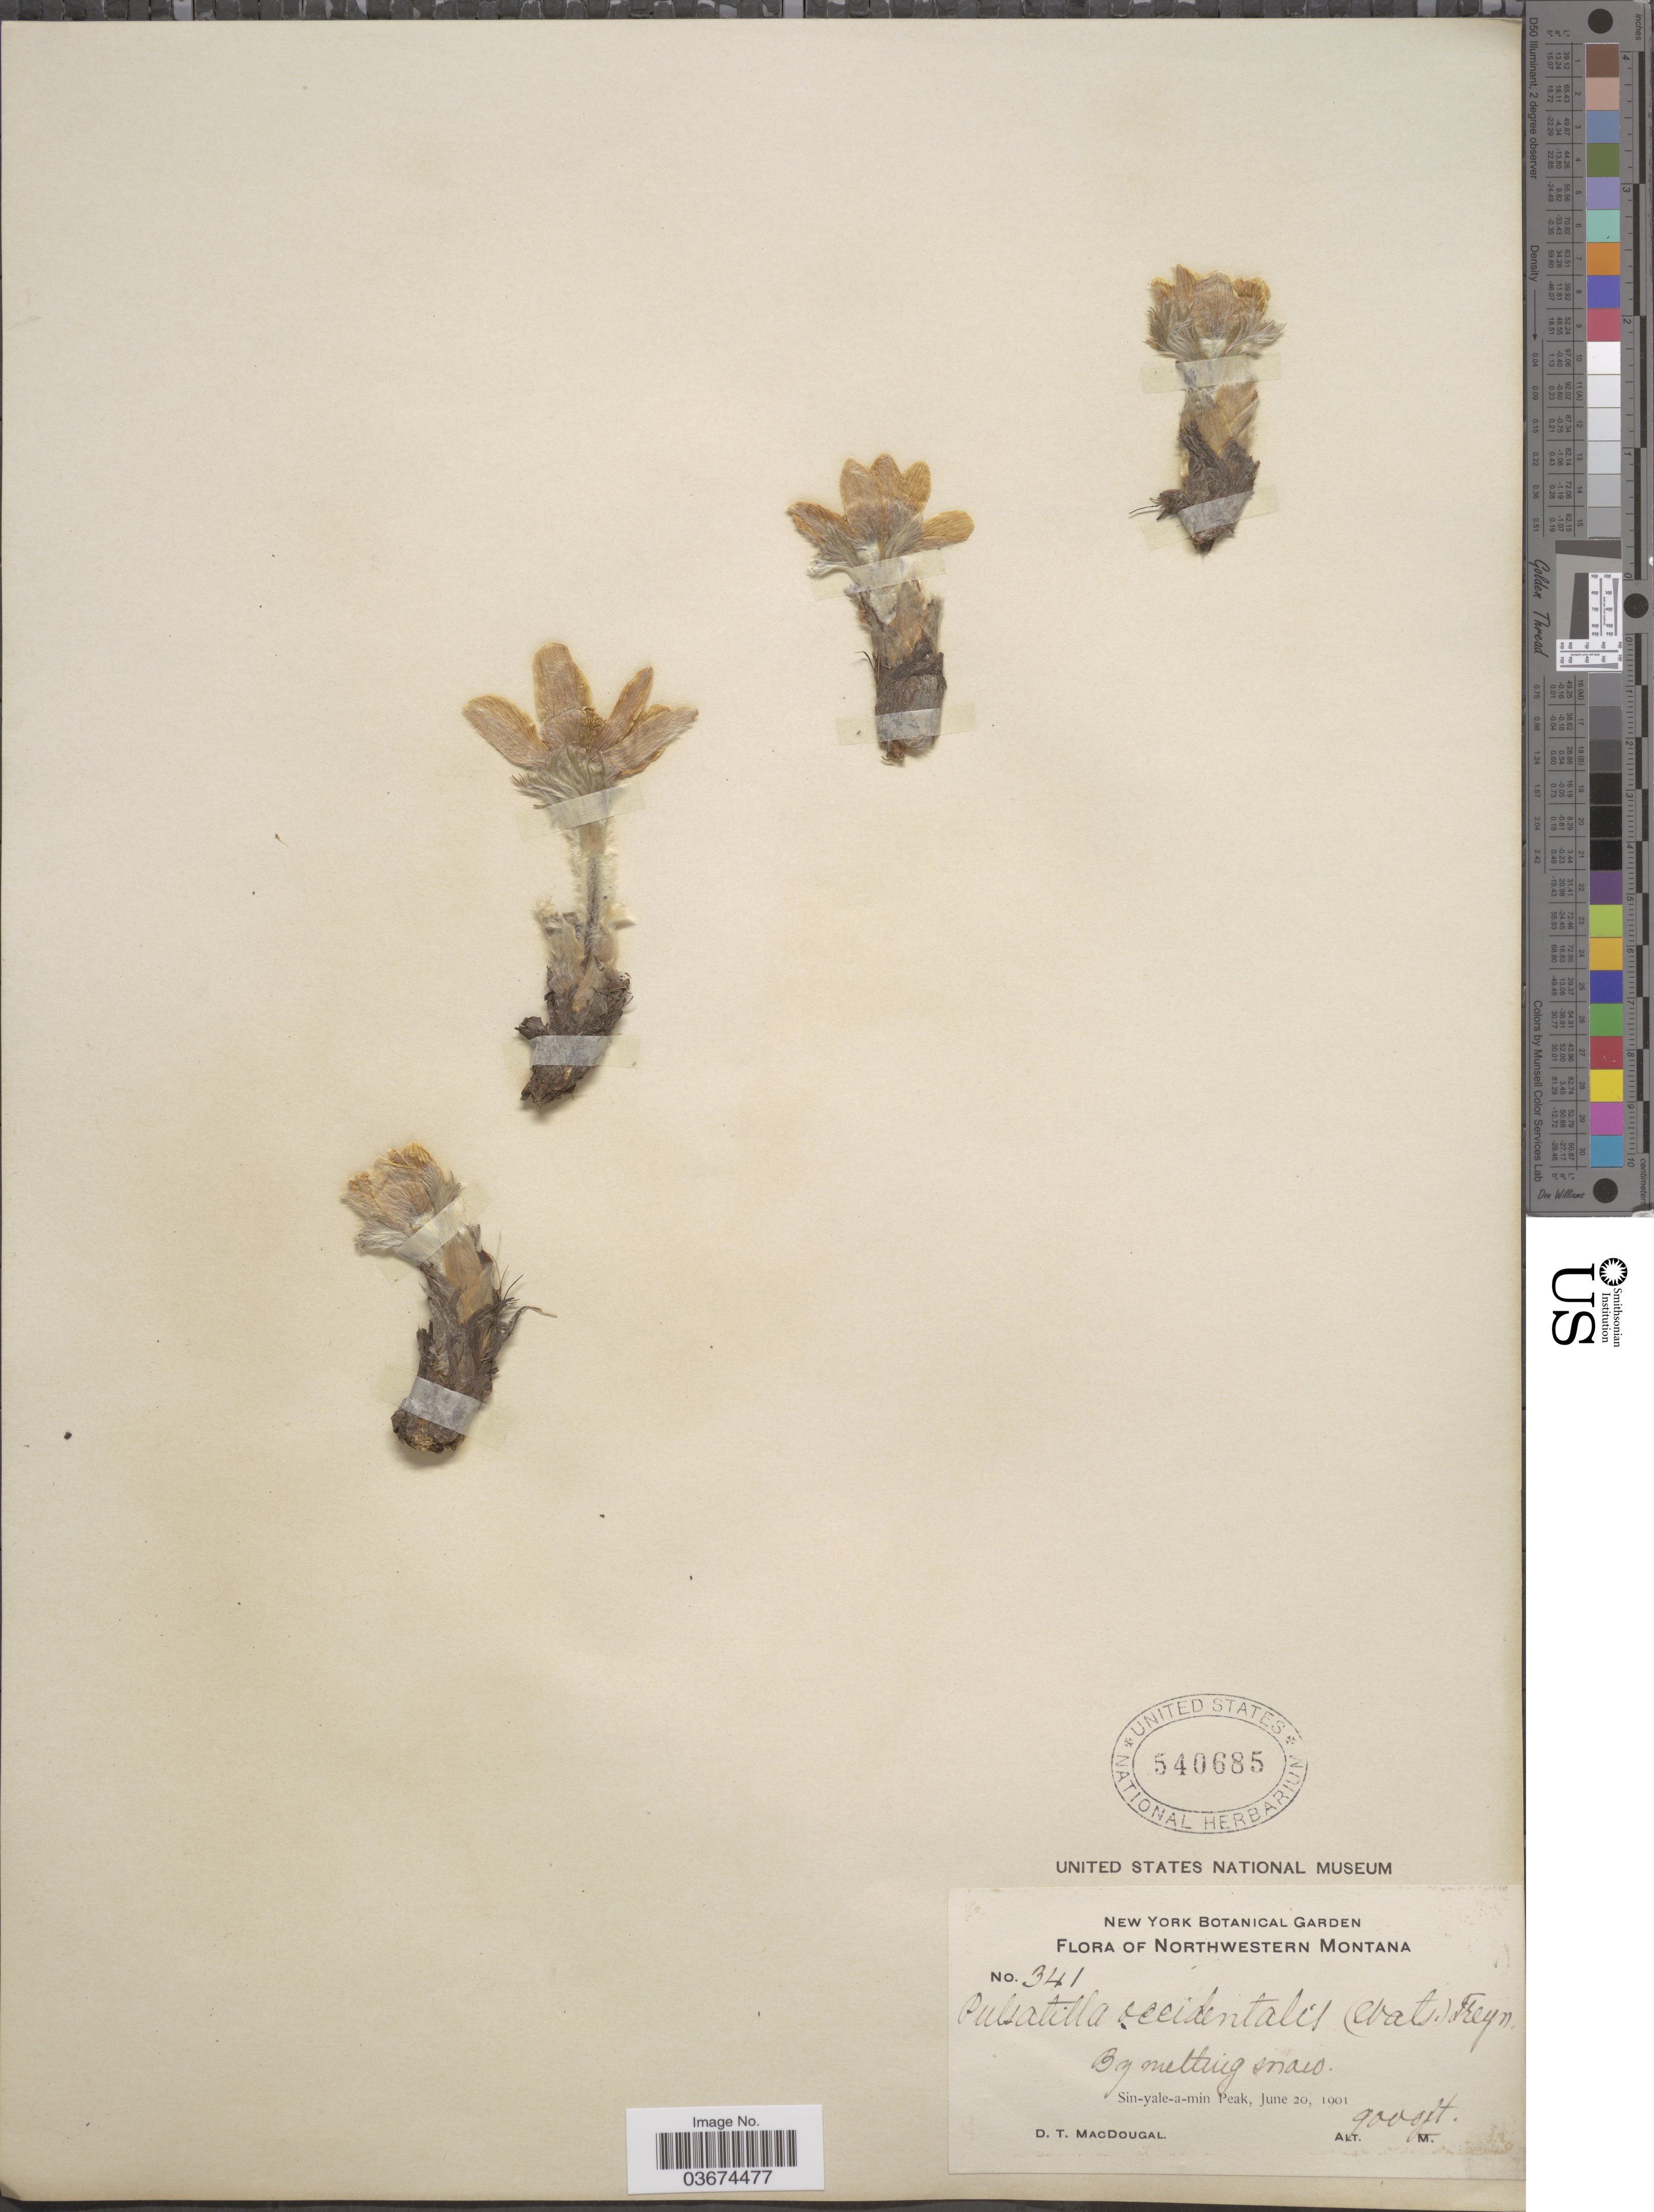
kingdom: Plantae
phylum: Tracheophyta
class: Magnoliopsida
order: Ranunculales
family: Ranunculaceae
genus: Pulsatilla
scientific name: Pulsatilla occidentalis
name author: (S. Watson) Freyn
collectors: D. T. MacDougal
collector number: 341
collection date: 1901-06-20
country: United States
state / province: Montana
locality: Northwestern Montana. Sin-yale-a-min Peak.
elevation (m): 2743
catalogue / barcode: US 540685